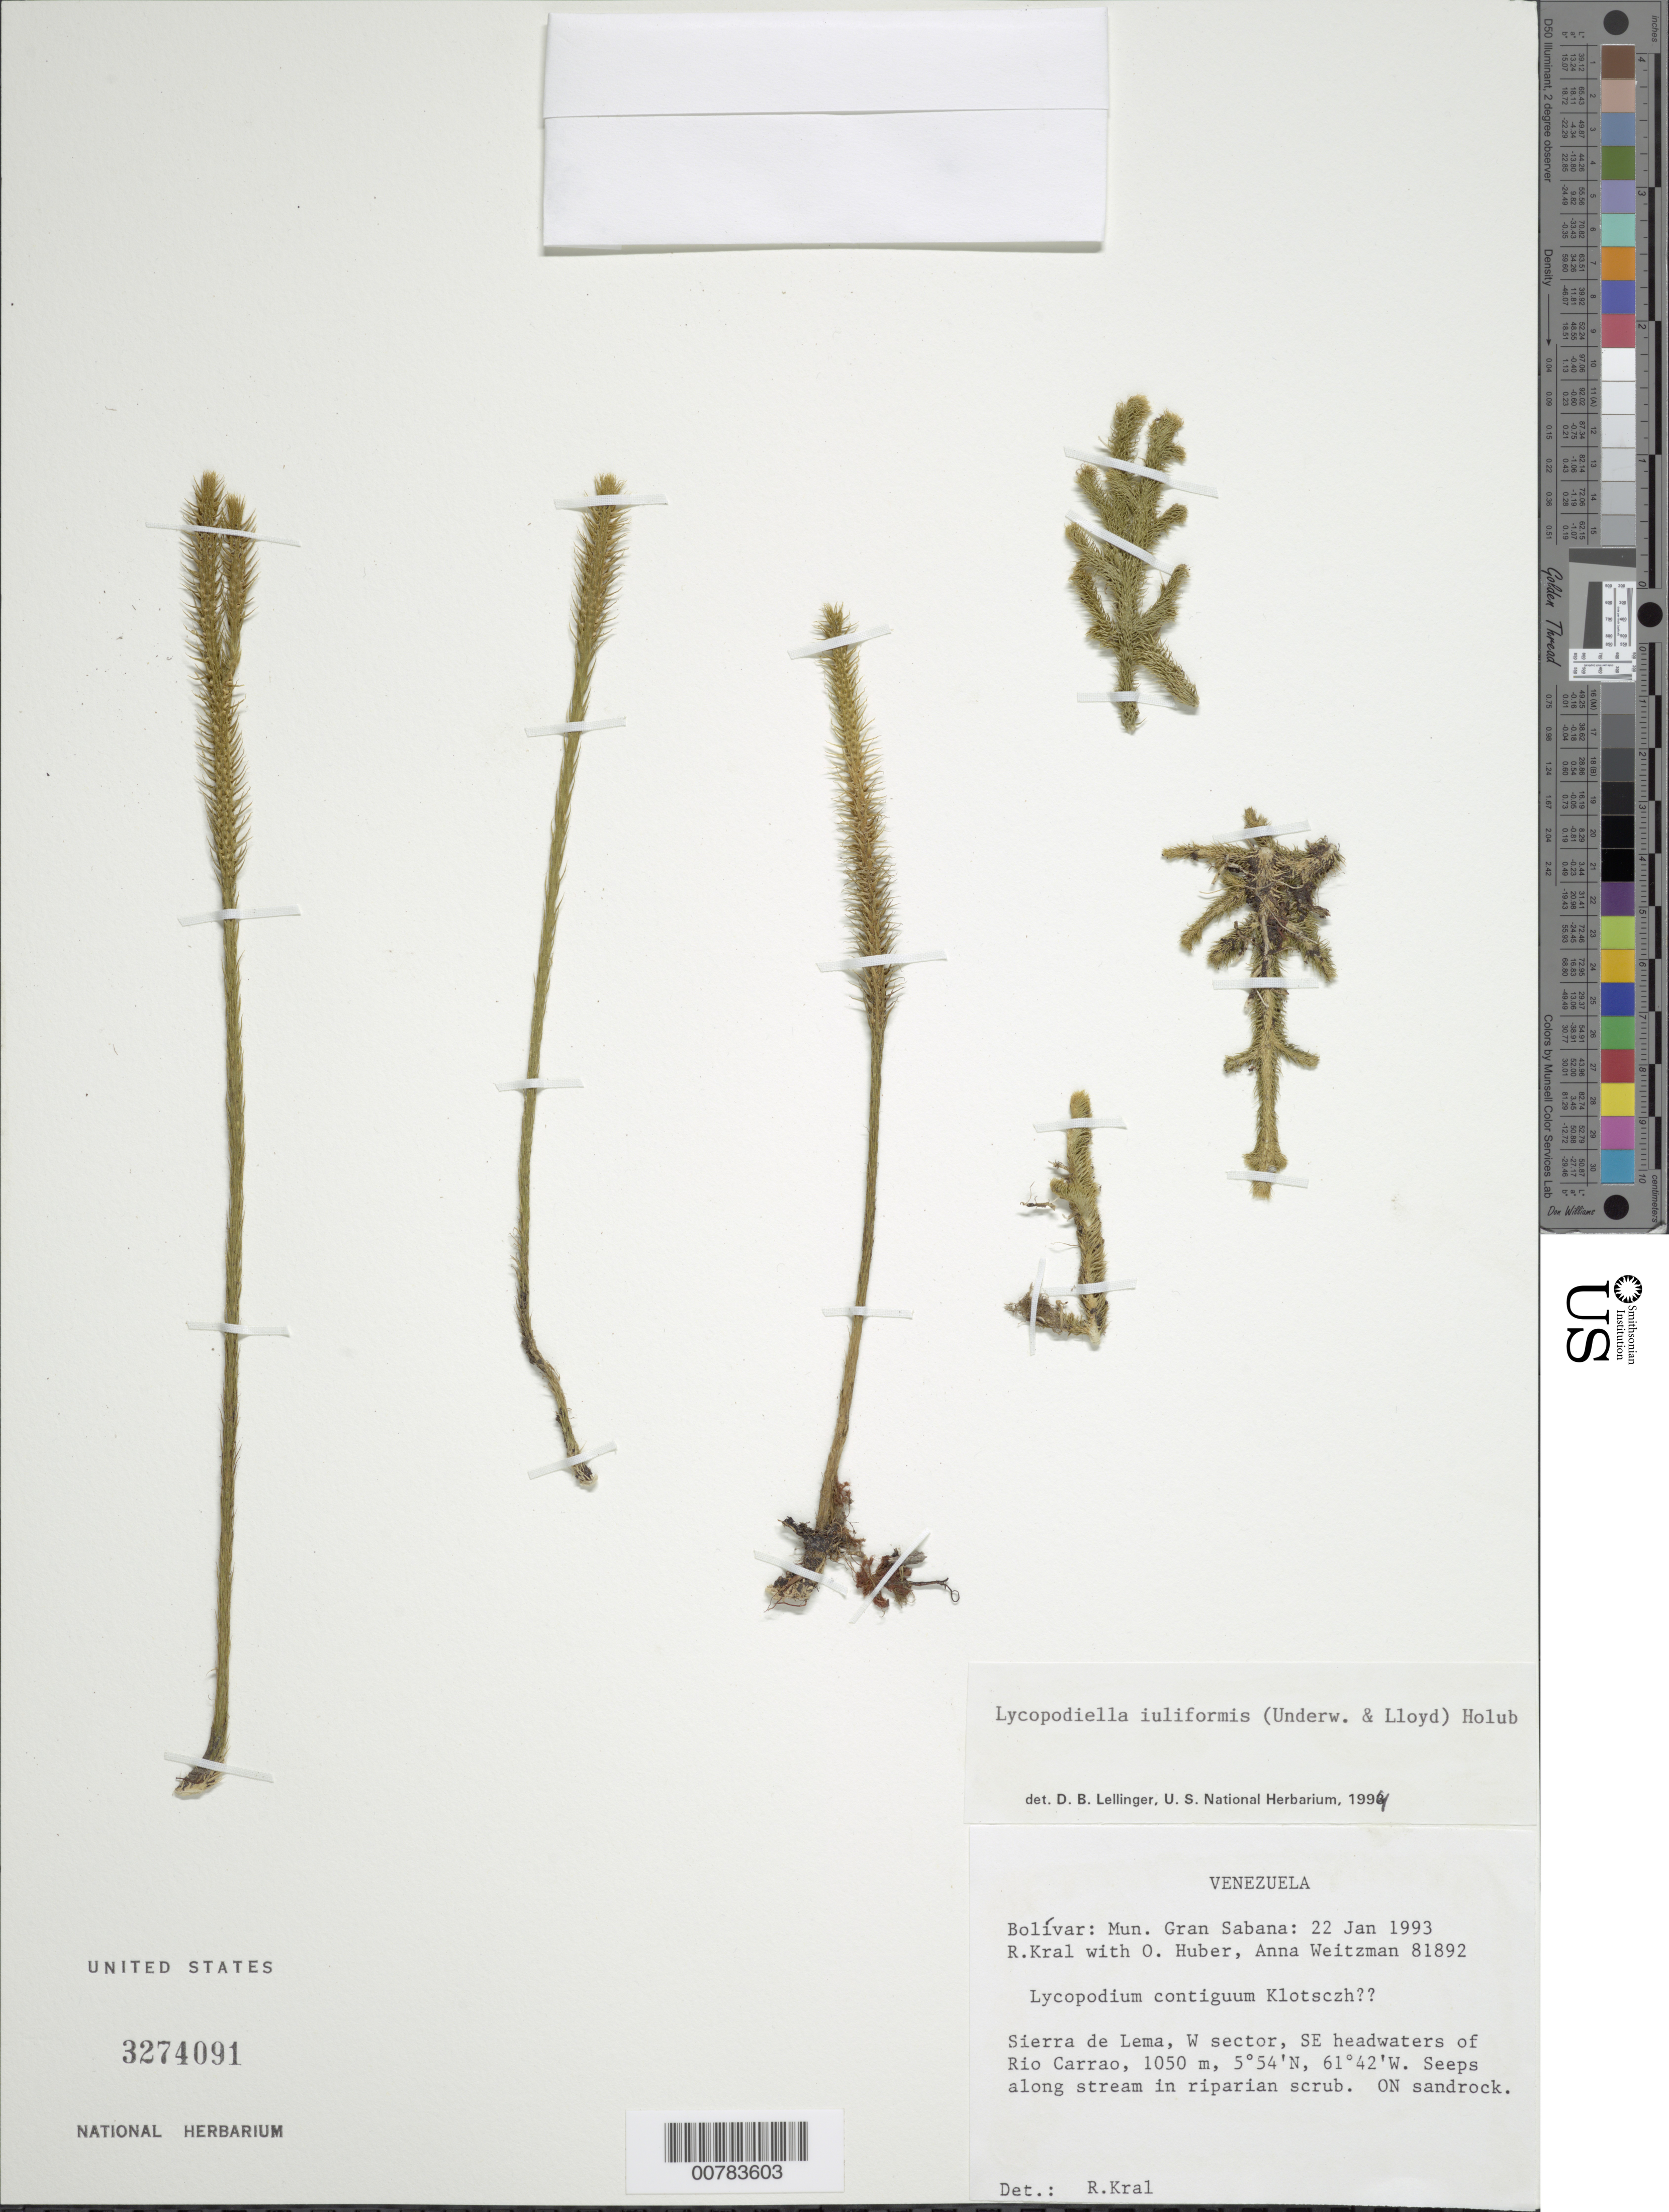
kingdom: Plantae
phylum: Tracheophyta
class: Lycopodiopsida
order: Lycopodiales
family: Lycopodiaceae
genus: Pseudolycopodiella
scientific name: Pseudolycopodiella iuliformis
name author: (Underw. & F.E. Lloyd) Holub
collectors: R. Kral, O. Huber & A. L. Weitzman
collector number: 81892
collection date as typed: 22-Jan-93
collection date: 1993-01-22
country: Venezuela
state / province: Bolívar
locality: Mun. Gran Sabana; Sierra de Lema, W sector, SE headwaters of Rio Carrao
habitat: Stream in riparian scrub, on sandrock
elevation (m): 1050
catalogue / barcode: US 3274091